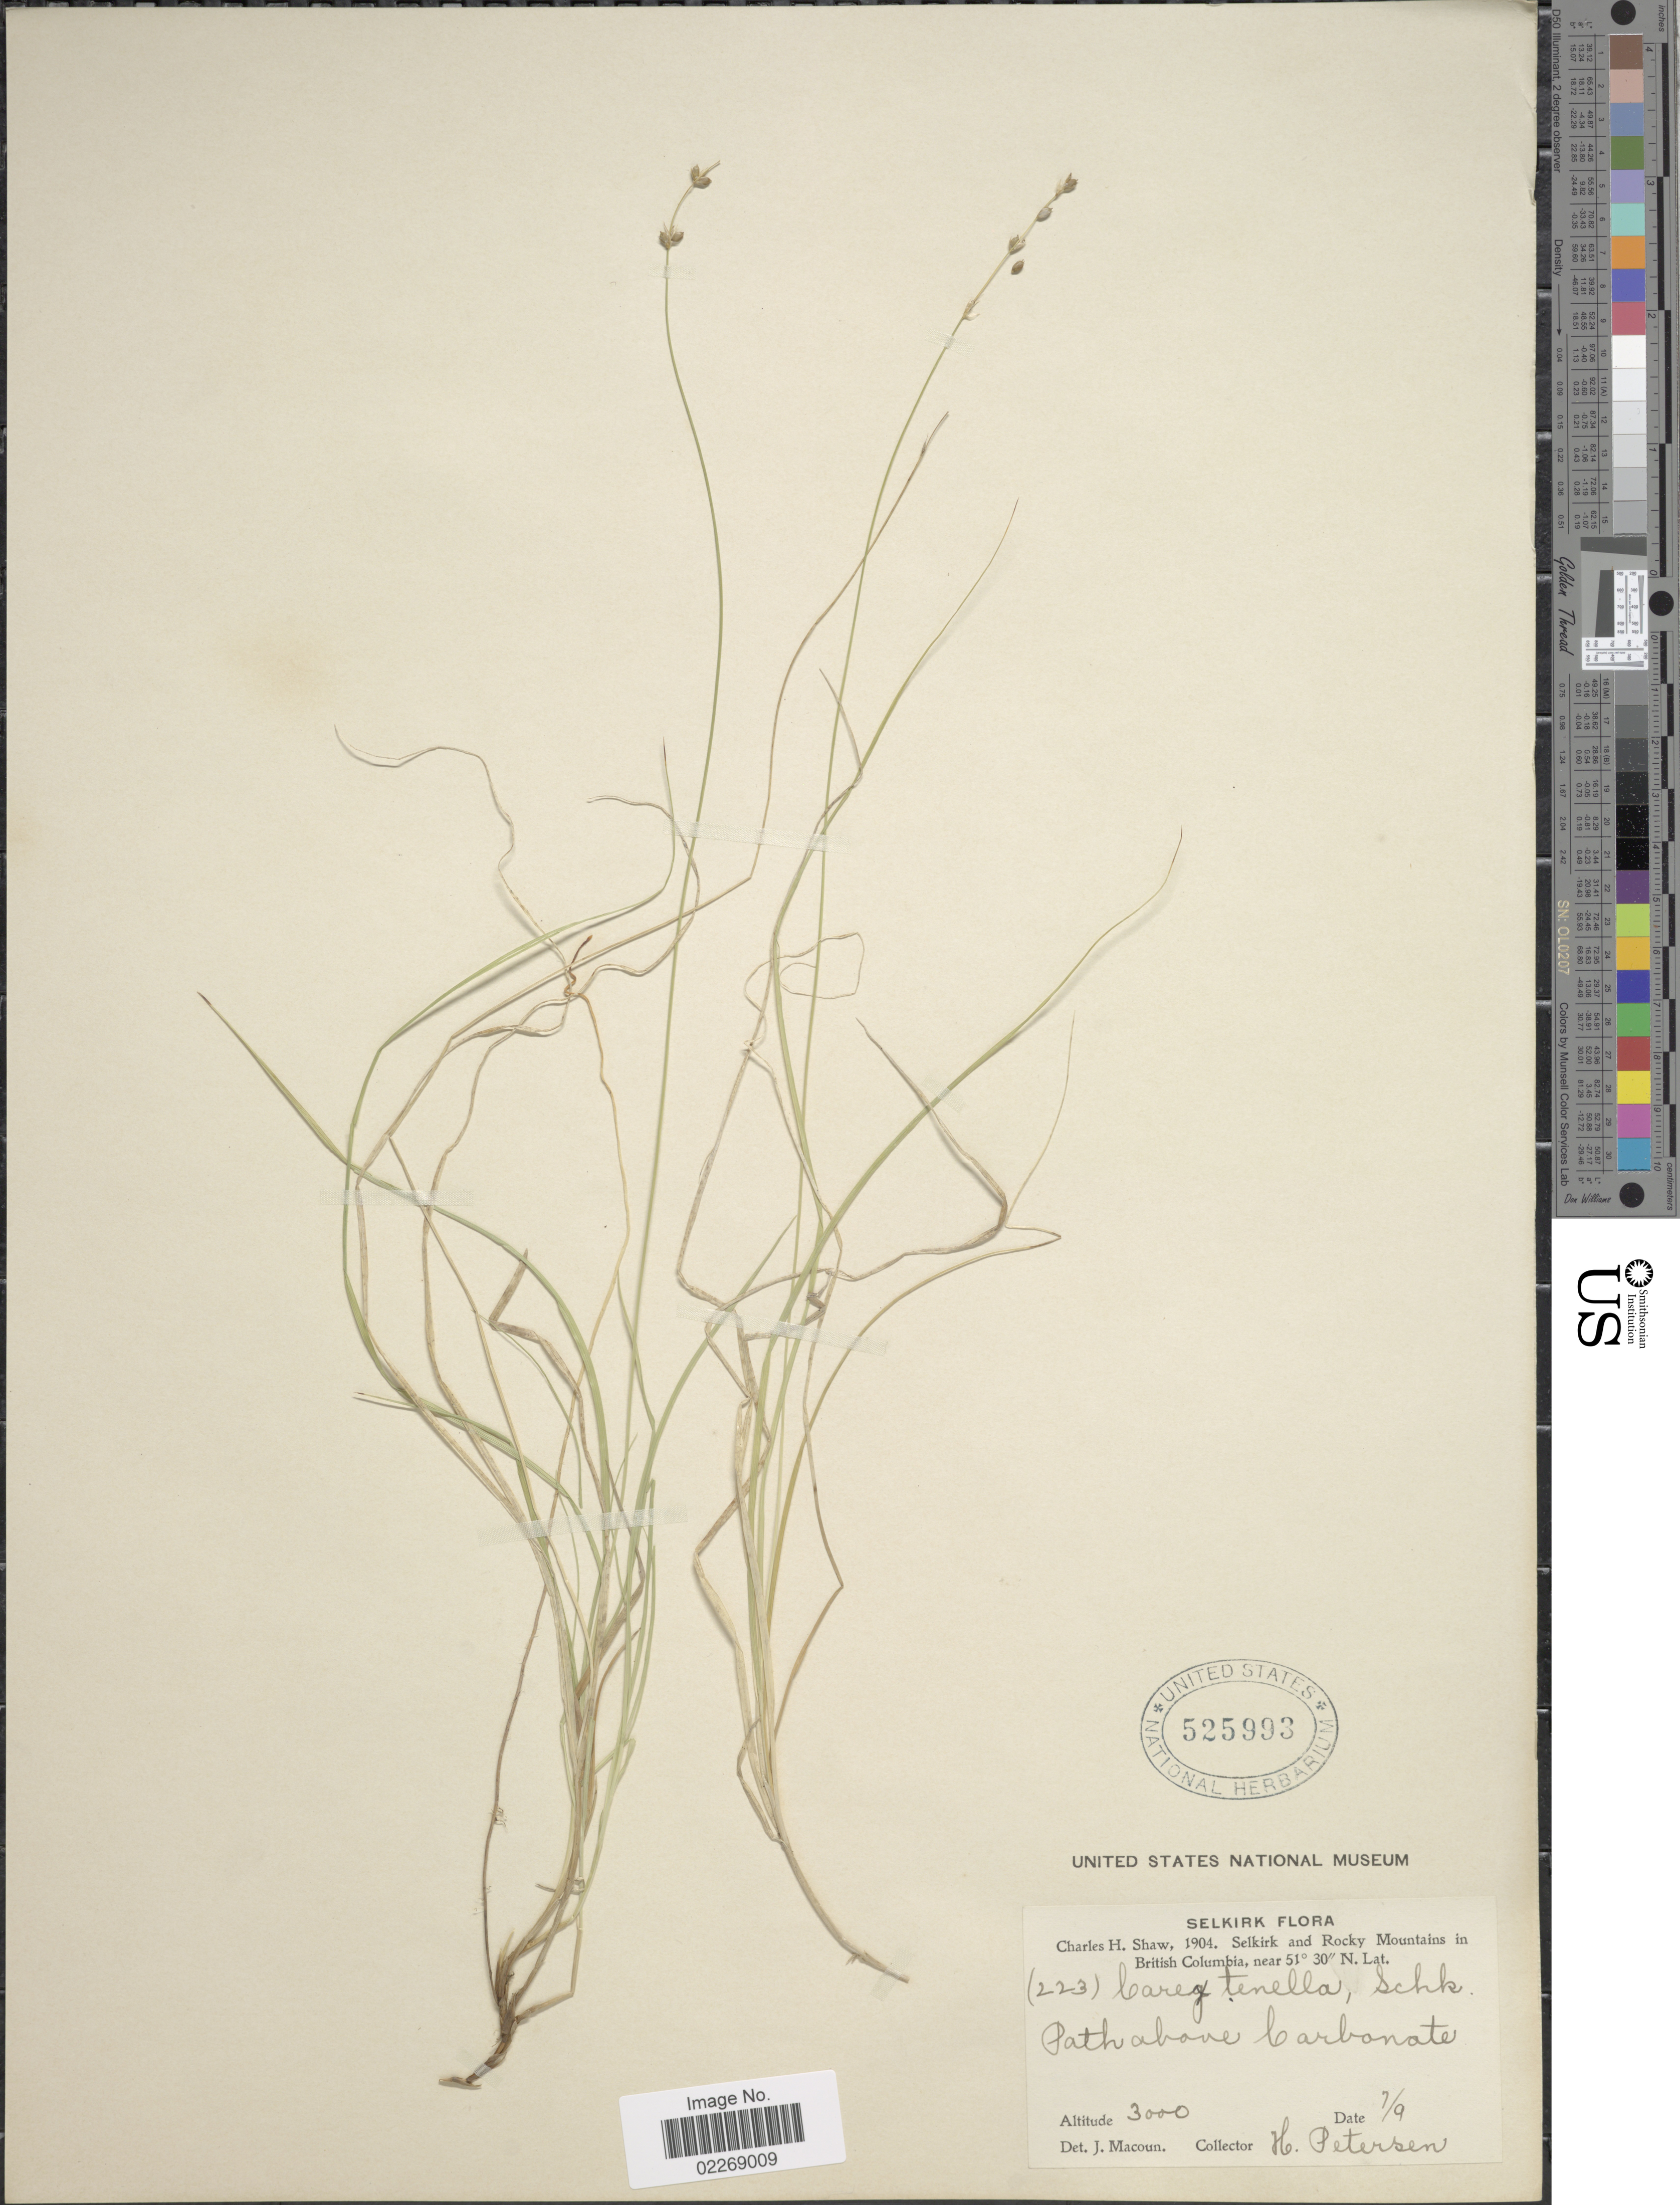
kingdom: Plantae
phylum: Tracheophyta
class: Liliopsida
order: Poales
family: Cyperaceae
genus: Carex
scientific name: Carex disperma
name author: Dewey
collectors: H. Petersen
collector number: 223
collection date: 1904-09-07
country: Canada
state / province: British Columbia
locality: Selkirk and Rocky Mountains in British Columbia. Path above Carbonate.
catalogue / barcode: US 525993